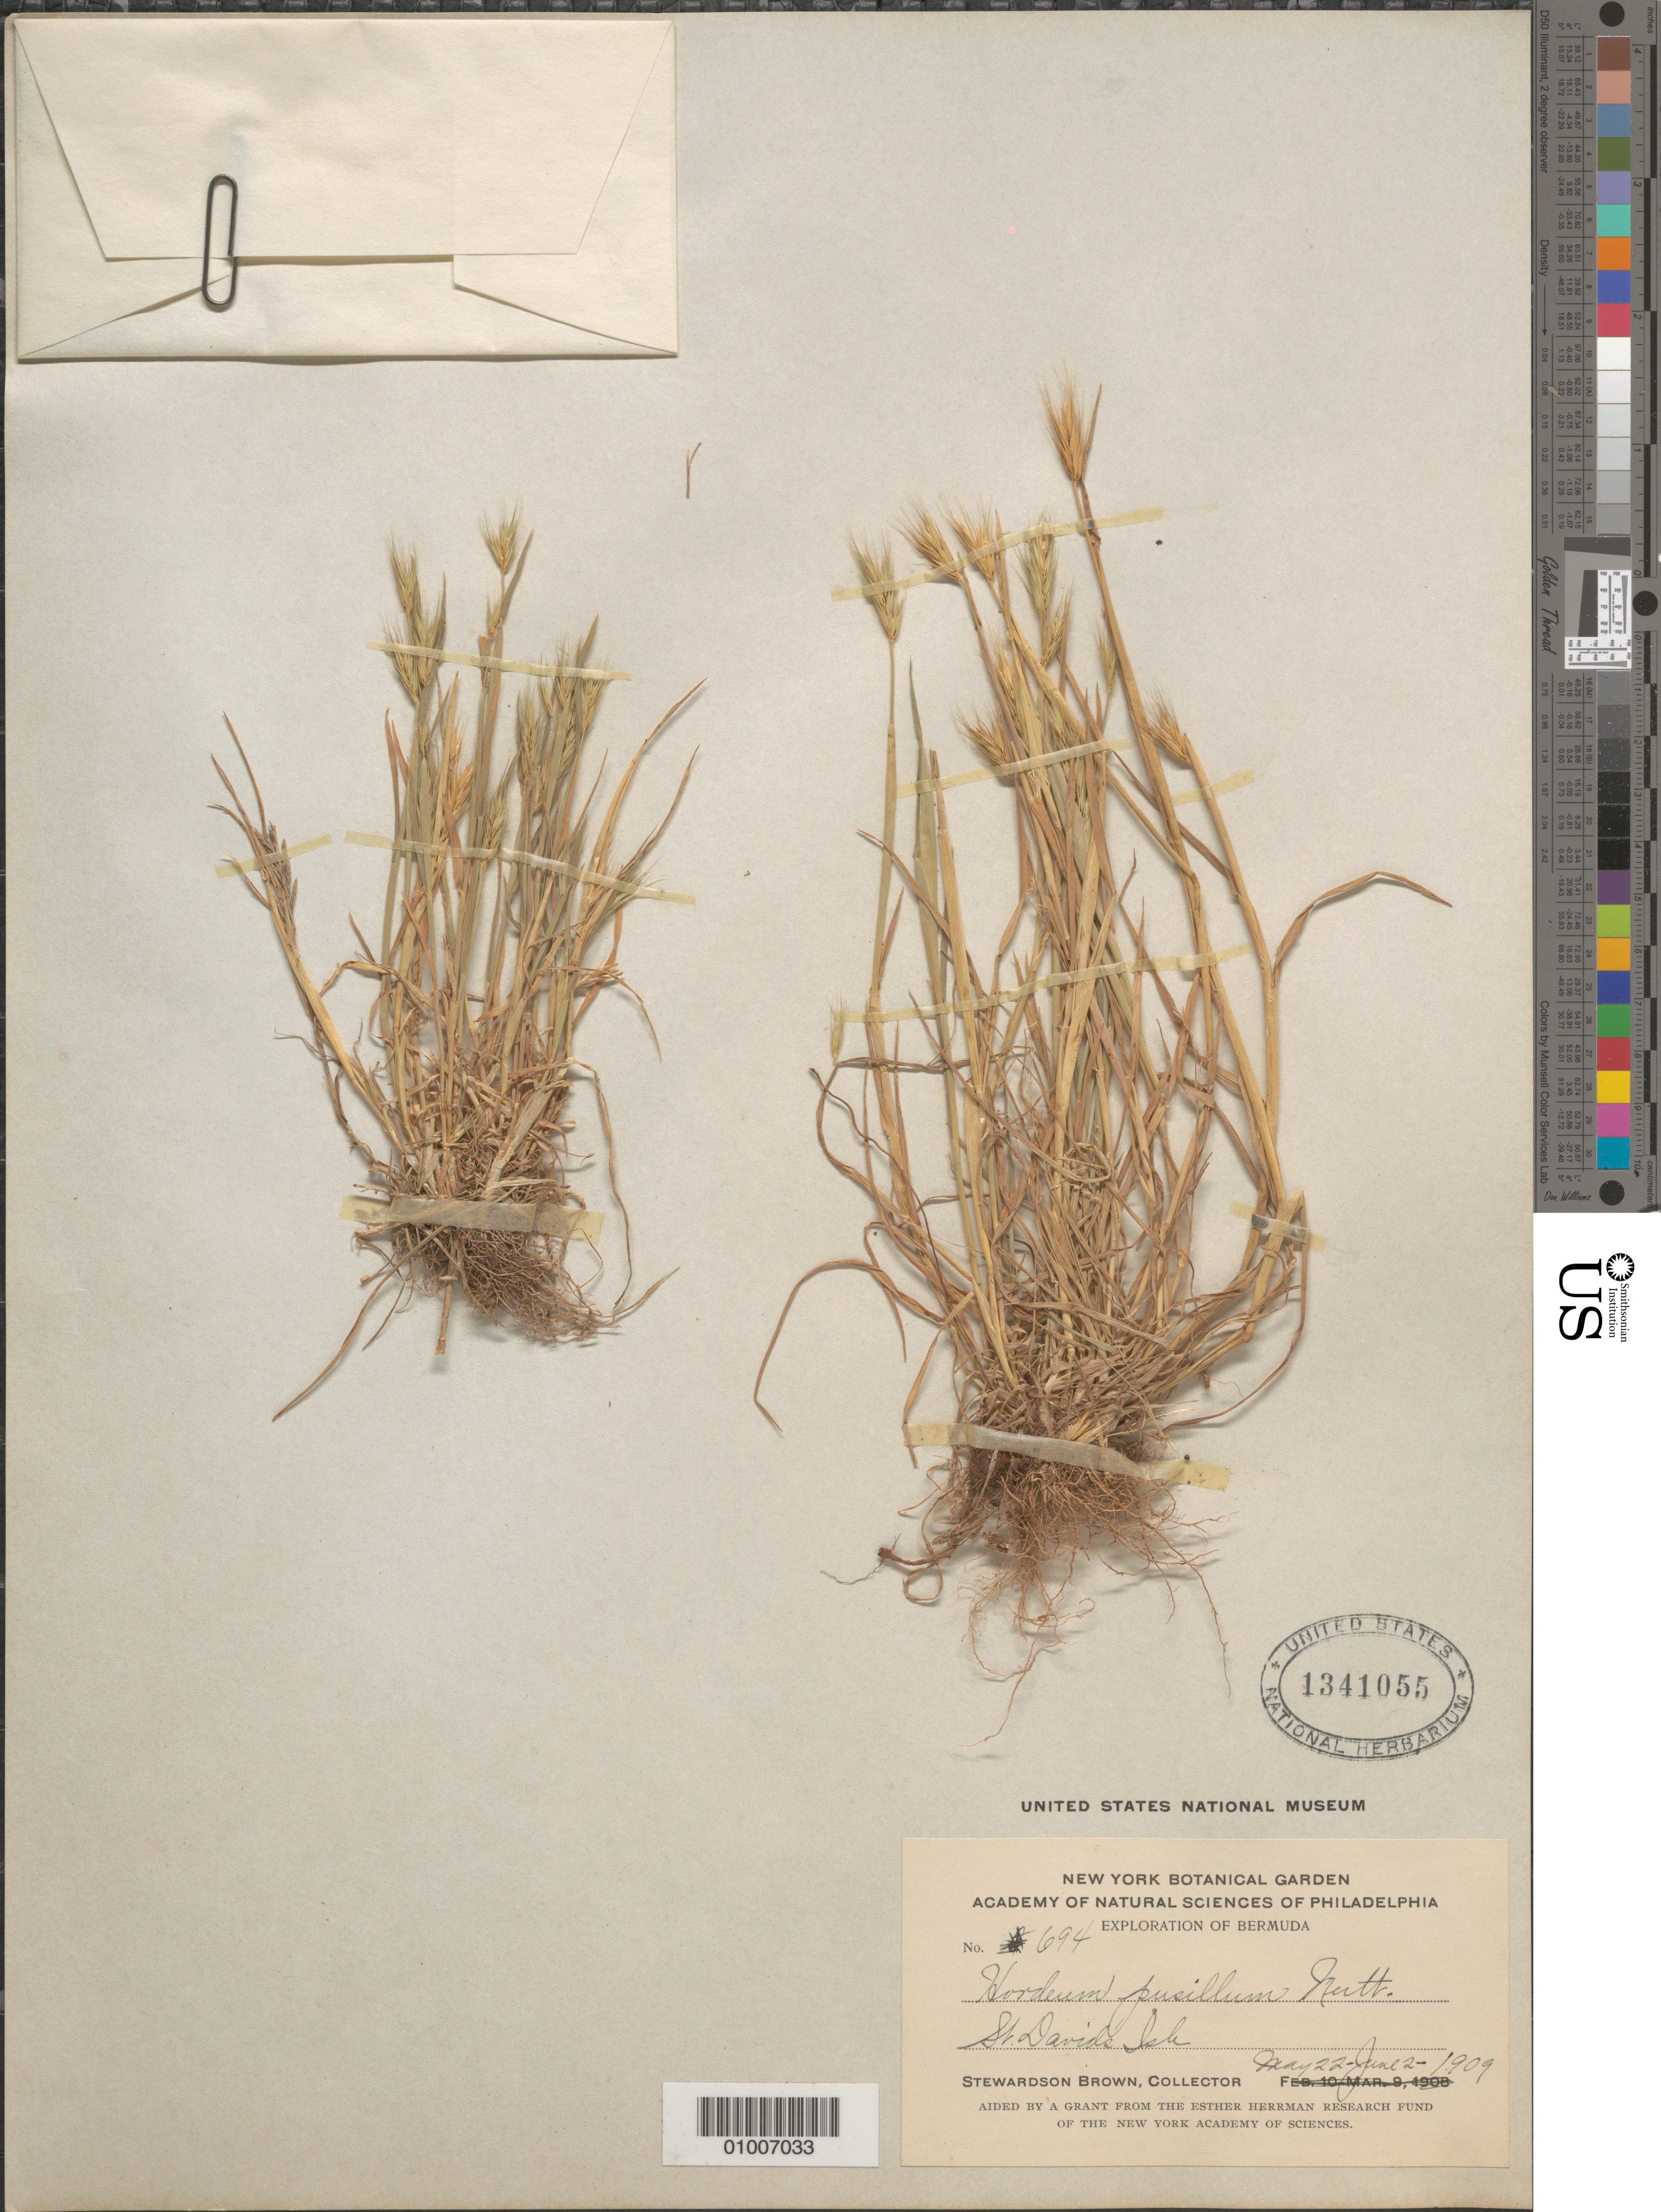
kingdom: Plantae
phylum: Tracheophyta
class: Liliopsida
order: Poales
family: Poaceae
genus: Hordeum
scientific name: Hordeum pusillum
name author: Nutt.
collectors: S. Brown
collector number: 694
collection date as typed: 22 May 1909 to 02 Jun 1909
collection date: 1909-05-22/1909-06-02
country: Bermuda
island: St. David's I.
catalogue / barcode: US 1341055